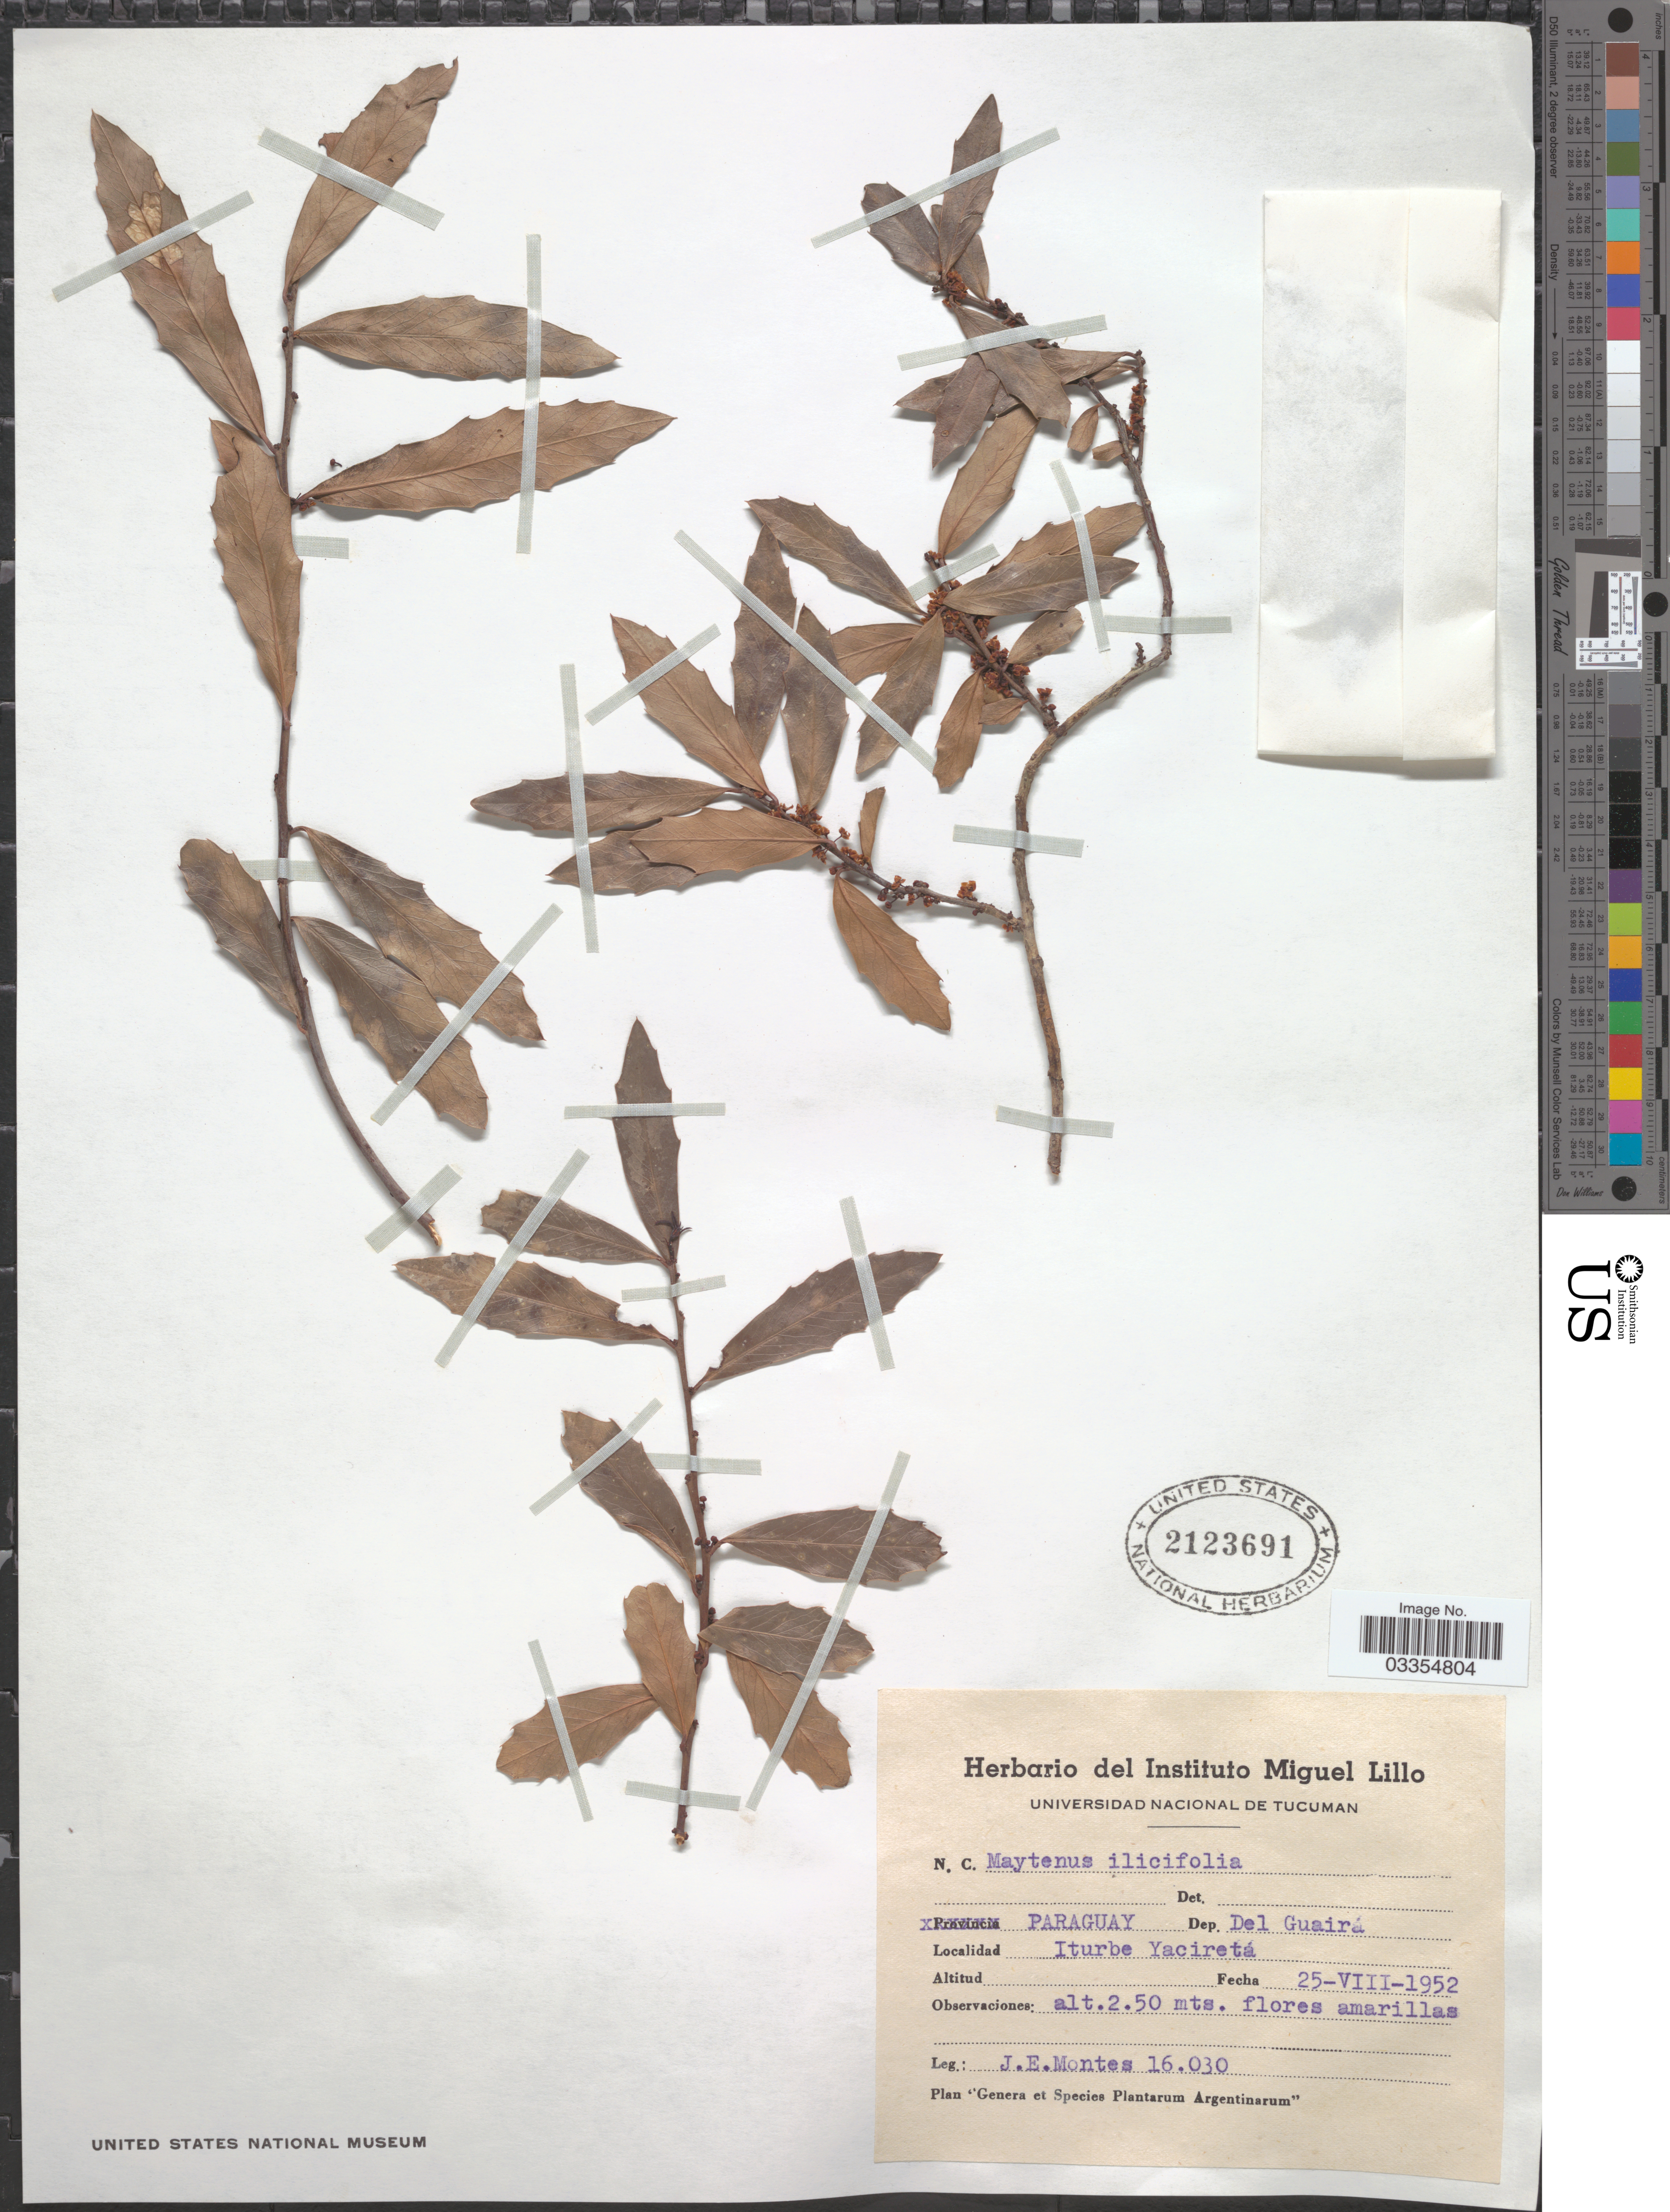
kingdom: Plantae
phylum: Tracheophyta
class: Magnoliopsida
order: Celastrales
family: Celastraceae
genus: Maytenus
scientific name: Maytenus ilicifolia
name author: (Schrad.) Planch.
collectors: J. E. Montes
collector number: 16030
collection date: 1952-08-25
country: Paraguay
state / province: Guaira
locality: Dep. Del Guaira. Iturbe Yaciretá.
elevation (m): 250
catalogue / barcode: US 2123691